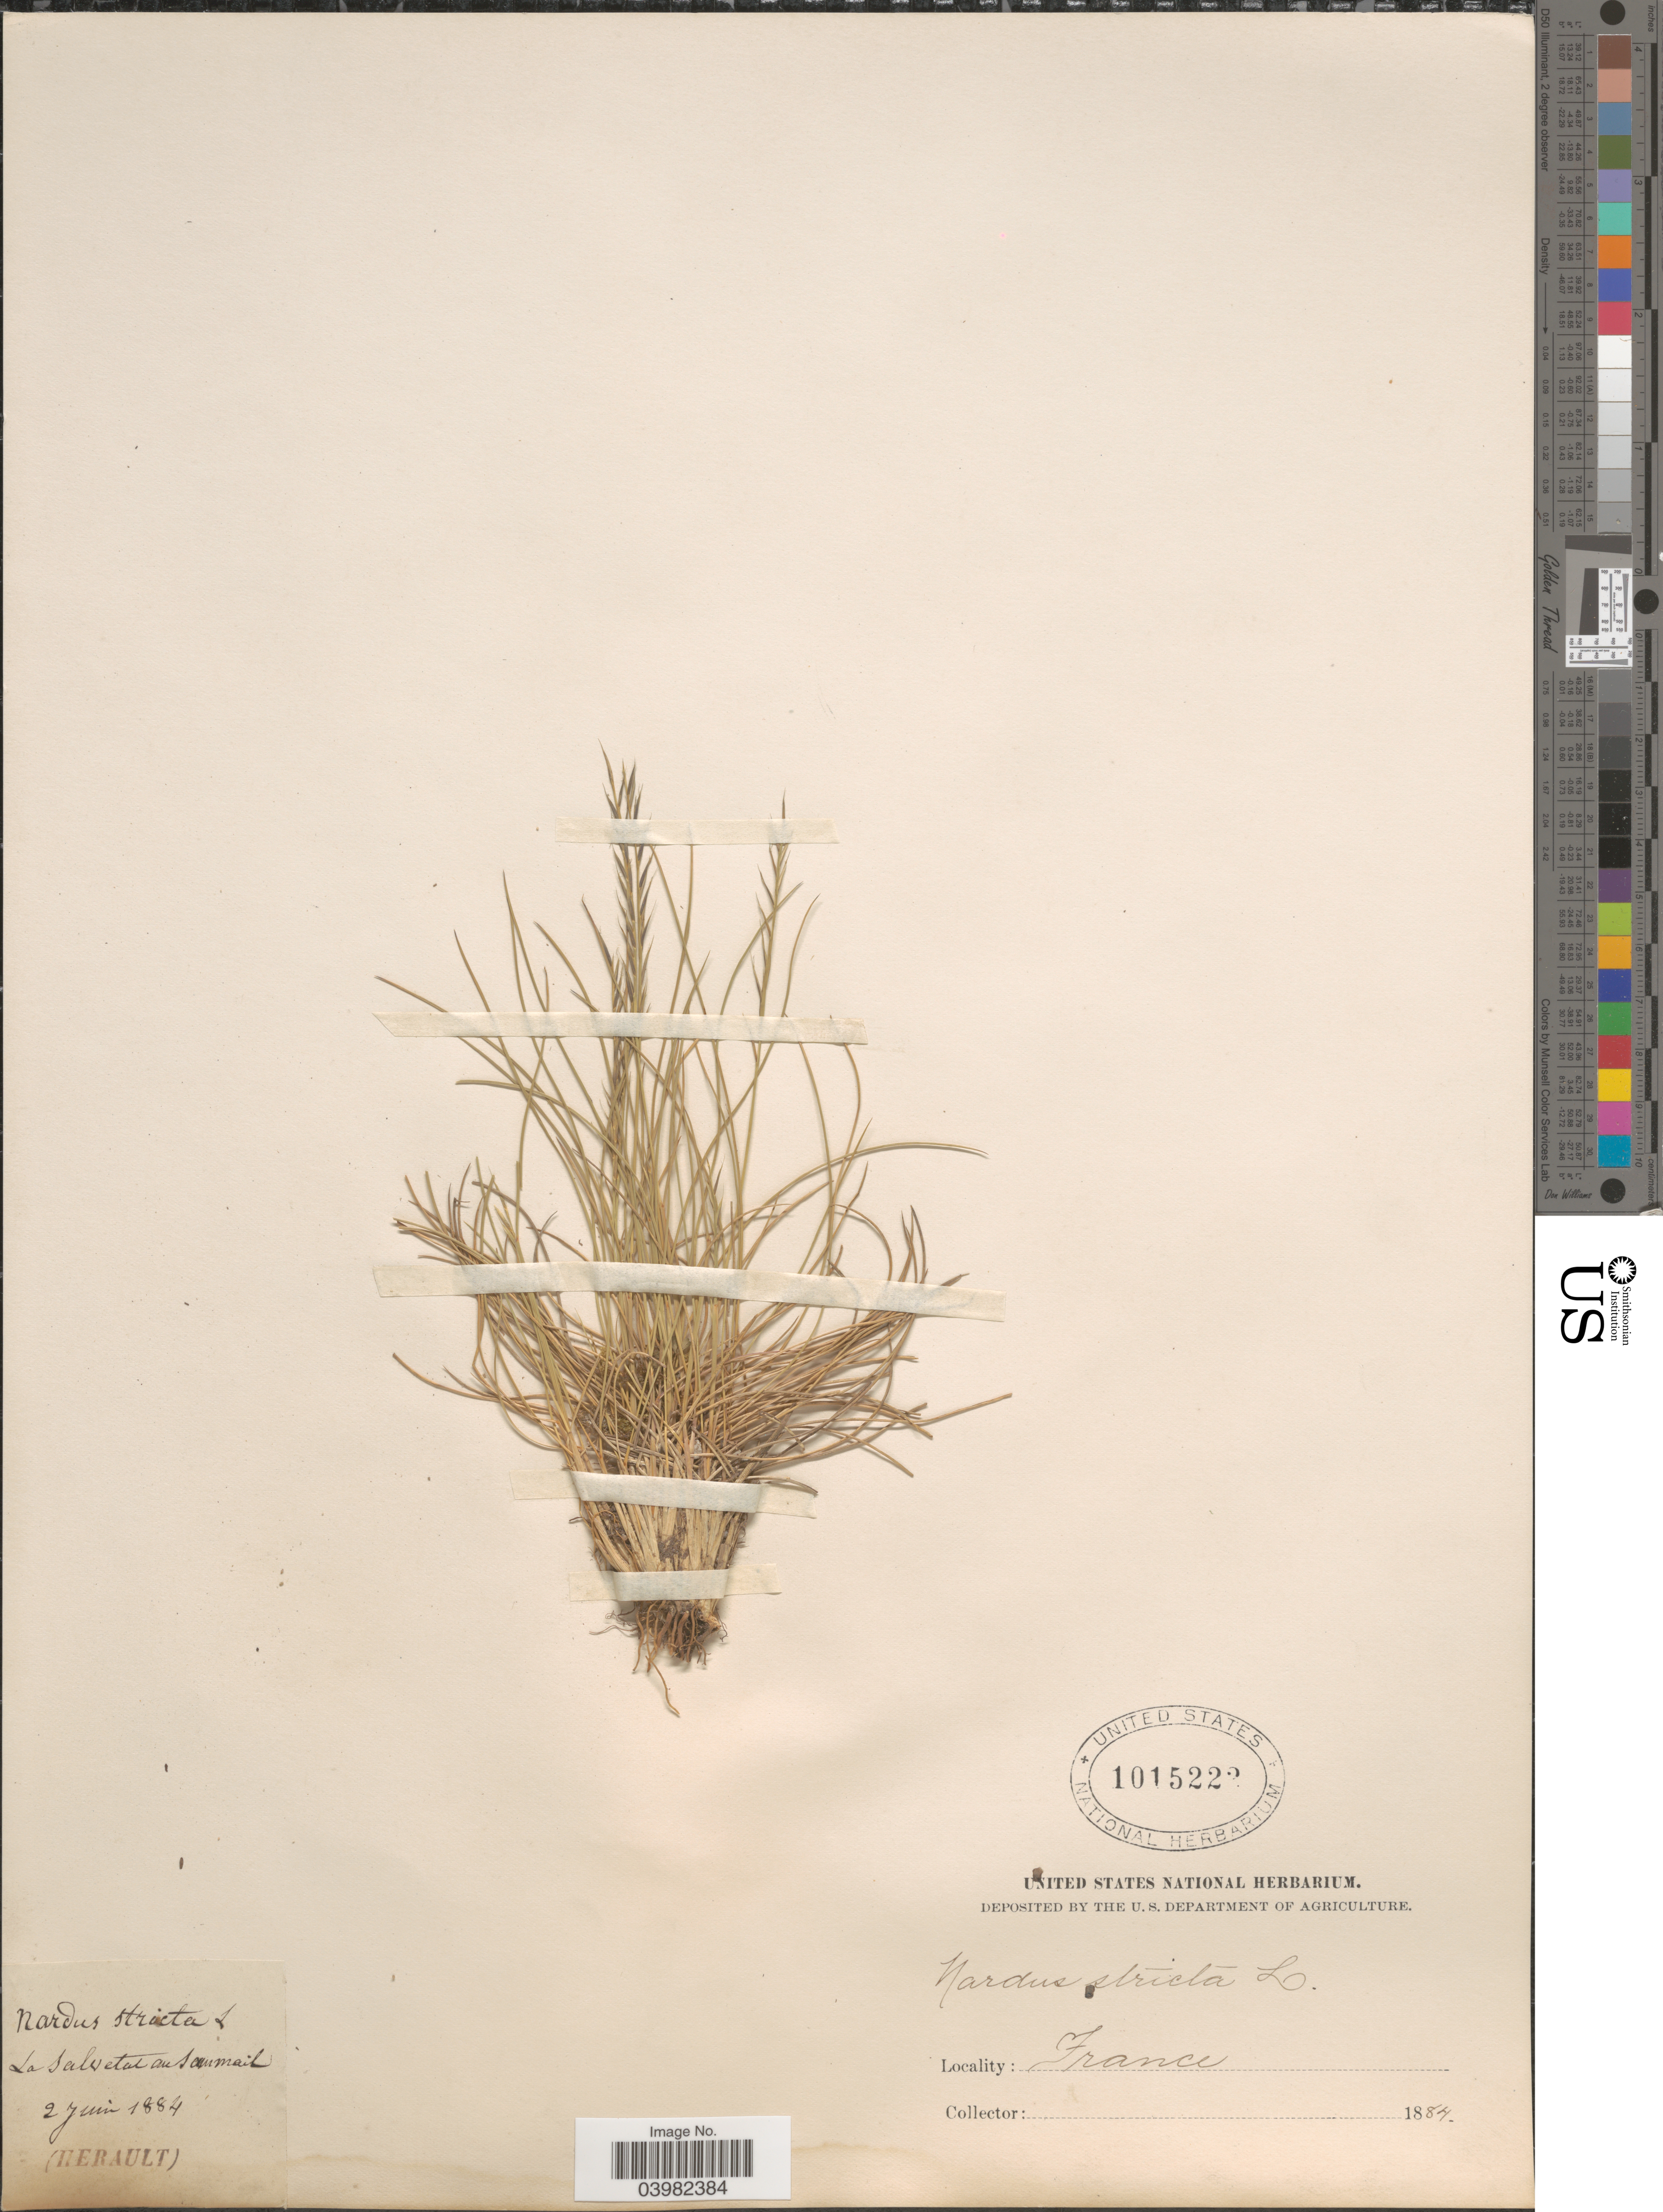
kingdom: Plantae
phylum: Tracheophyta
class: Liliopsida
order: Poales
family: Poaceae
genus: Nardus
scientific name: Nardus stricta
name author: L.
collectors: -. Herault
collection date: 1884-06-02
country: France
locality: La Salvetat au Saumail [interpreted].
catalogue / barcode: US 1015222